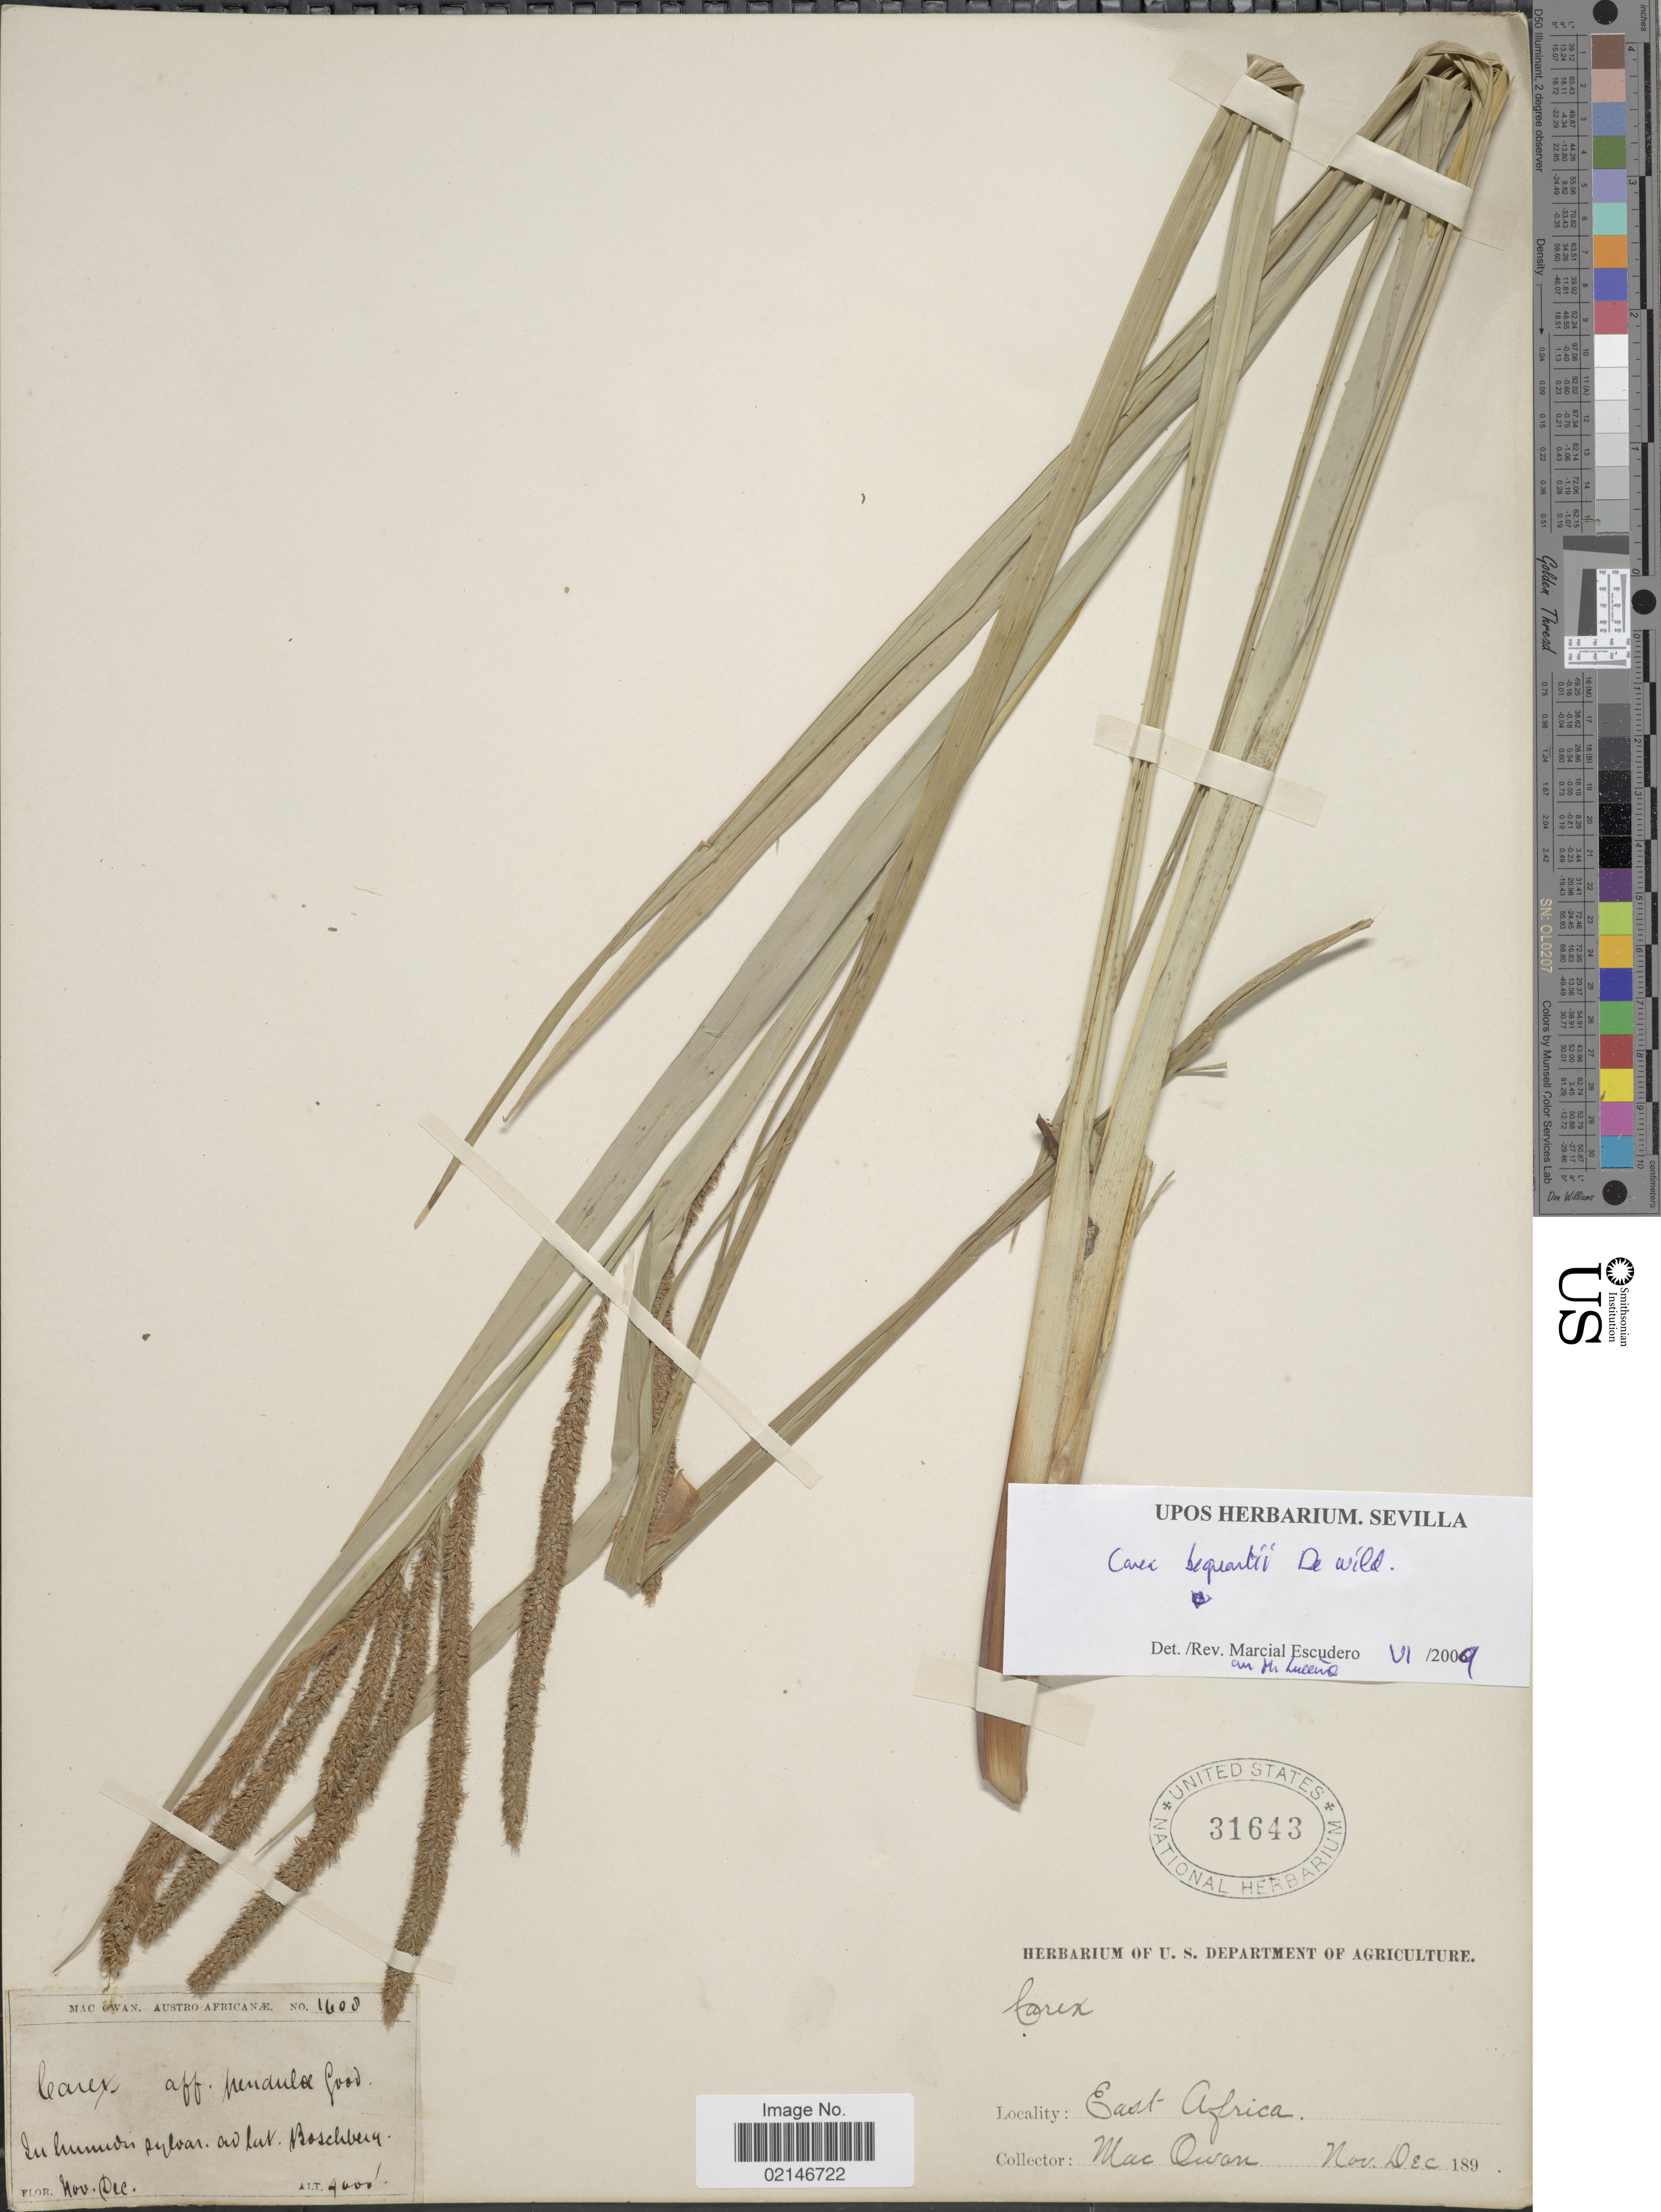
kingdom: Plantae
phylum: Tracheophyta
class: Liliopsida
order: Poales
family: Cyperaceae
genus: Carex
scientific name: Carex bequaertii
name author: De Wild.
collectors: M. Owen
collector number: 1608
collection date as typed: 189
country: South Africa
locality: East Africa, in humidis pylvar ad lat. Boschberg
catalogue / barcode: US 31643